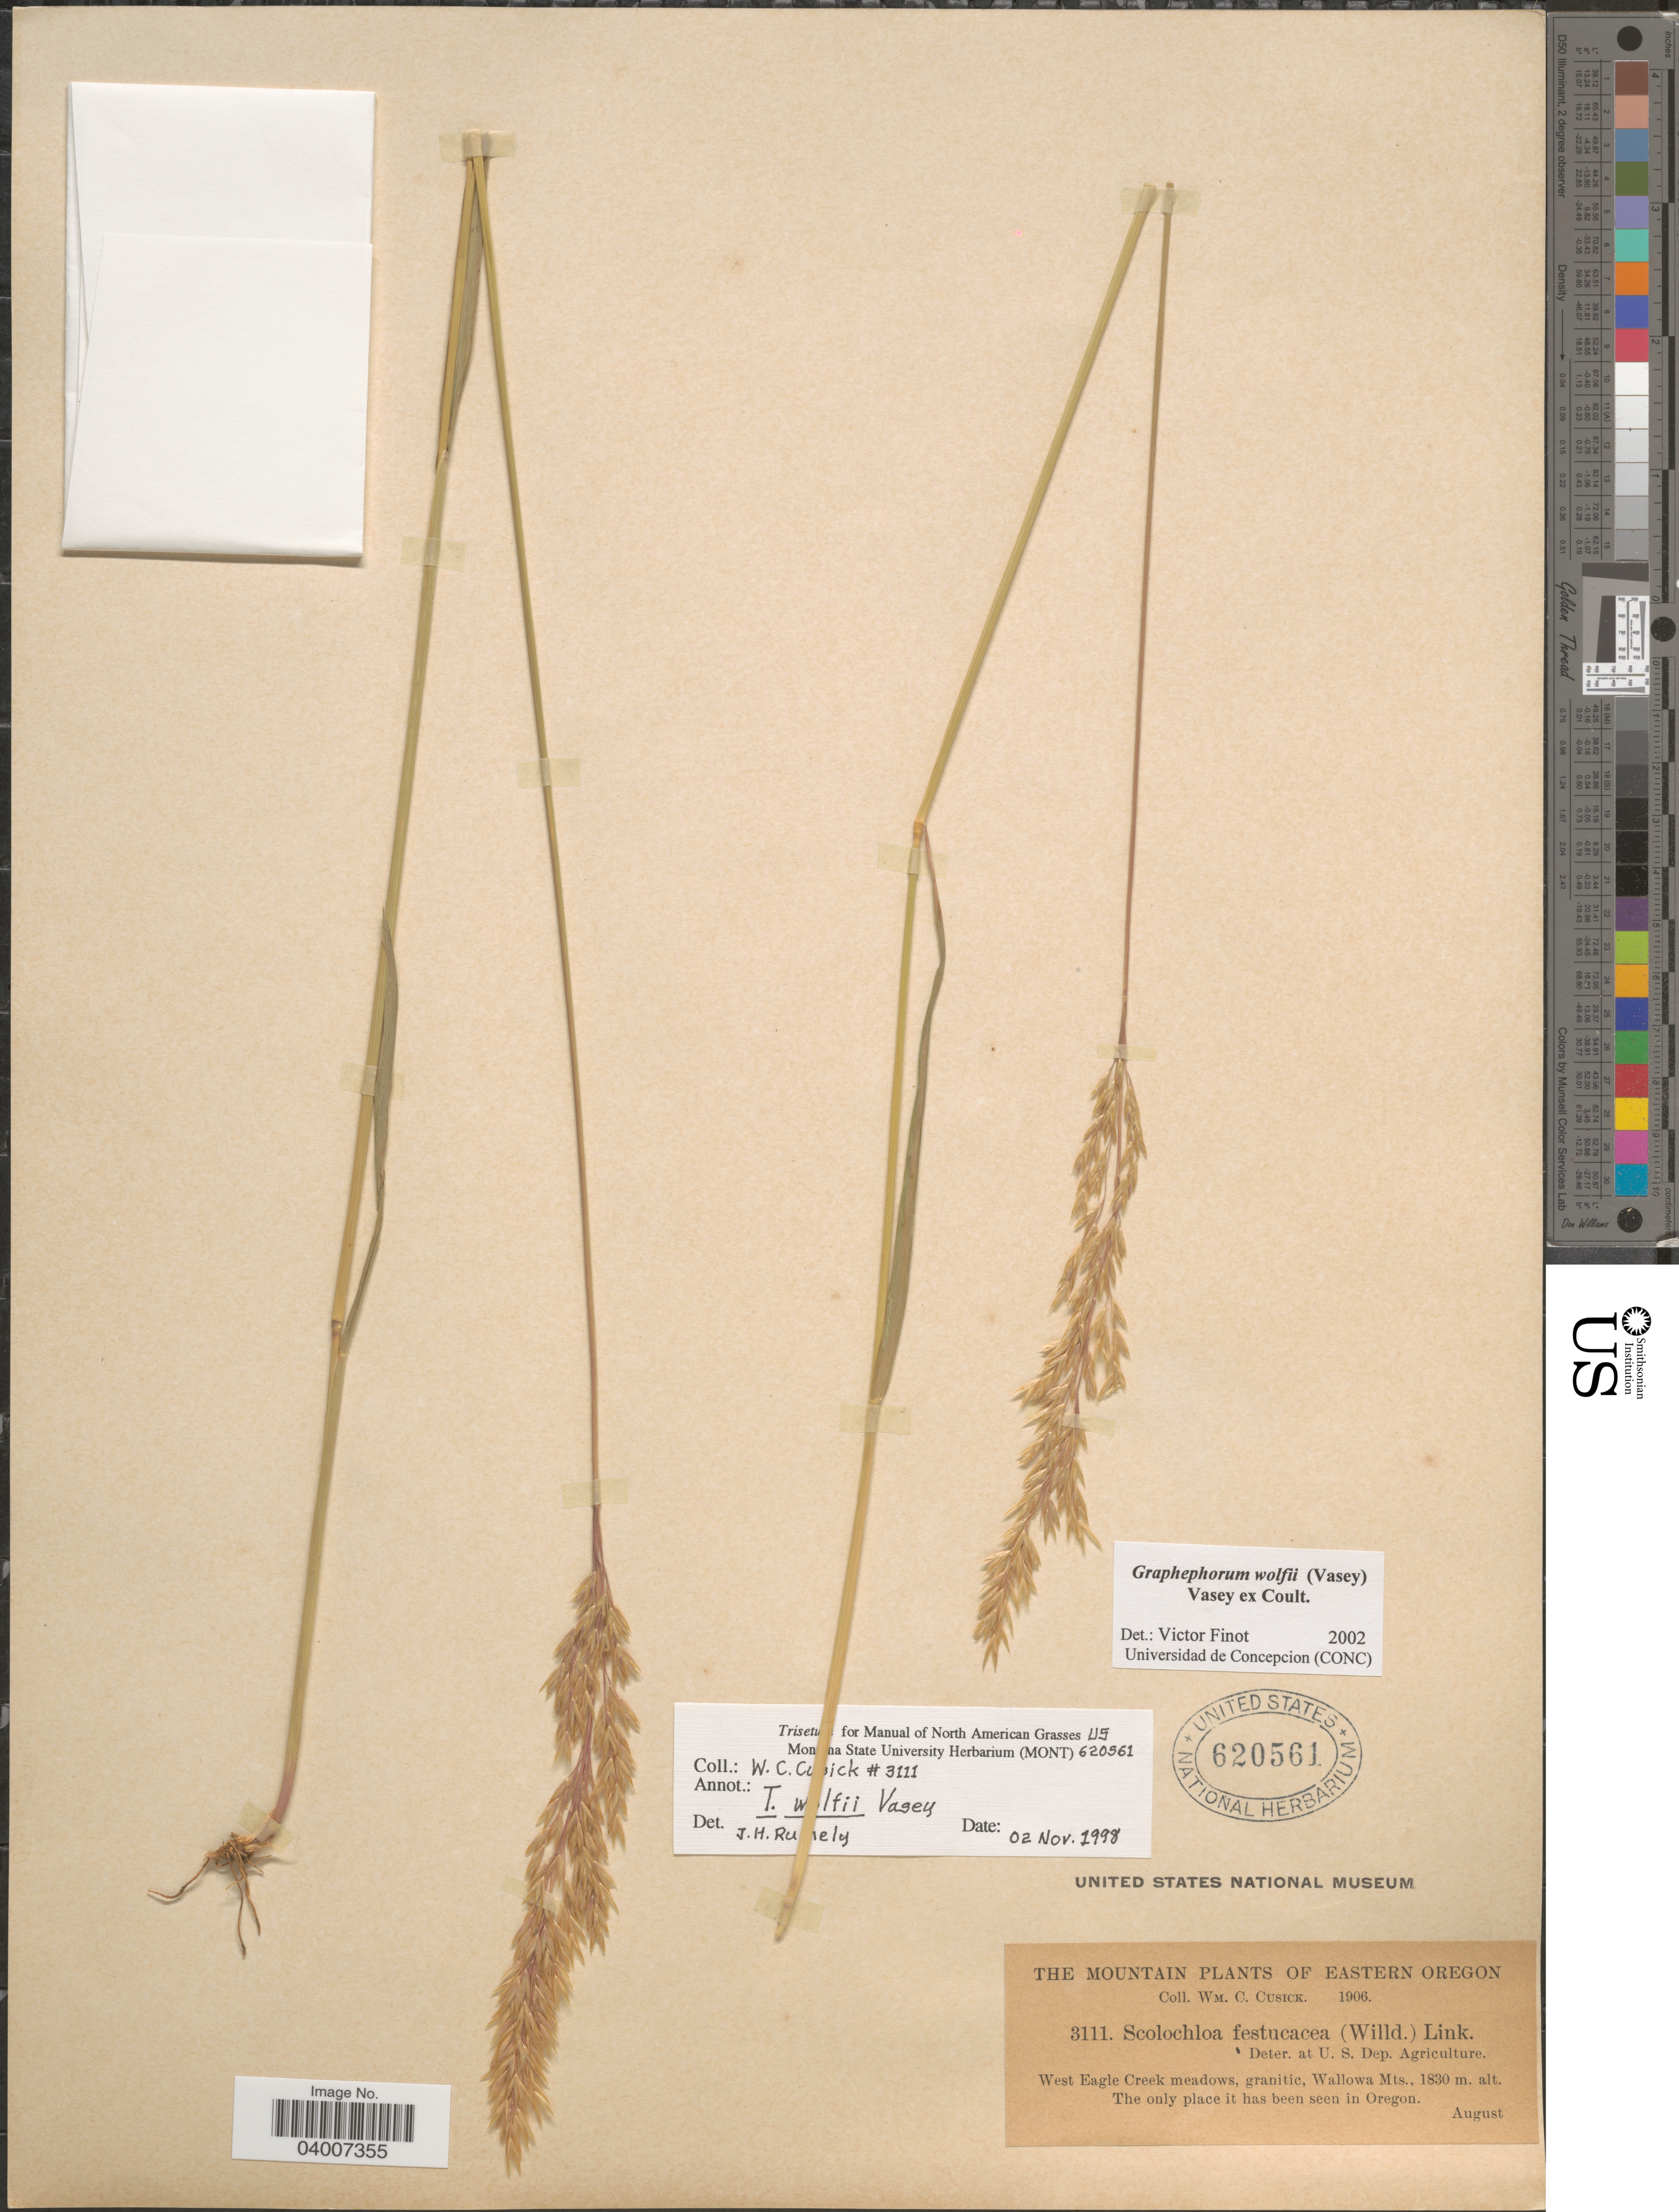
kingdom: Plantae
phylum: Tracheophyta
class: Liliopsida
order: Poales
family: Poaceae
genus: Graphephorum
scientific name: Graphephorum wolfii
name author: (E. Fourn.) Vasey ex Coult.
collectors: W. C. Cusick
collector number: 3111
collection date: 1906-08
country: United States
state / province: Oregon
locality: Eastern Oregon. West Eagle Creek meadows, Wallowa Mts.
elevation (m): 1830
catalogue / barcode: US 620561